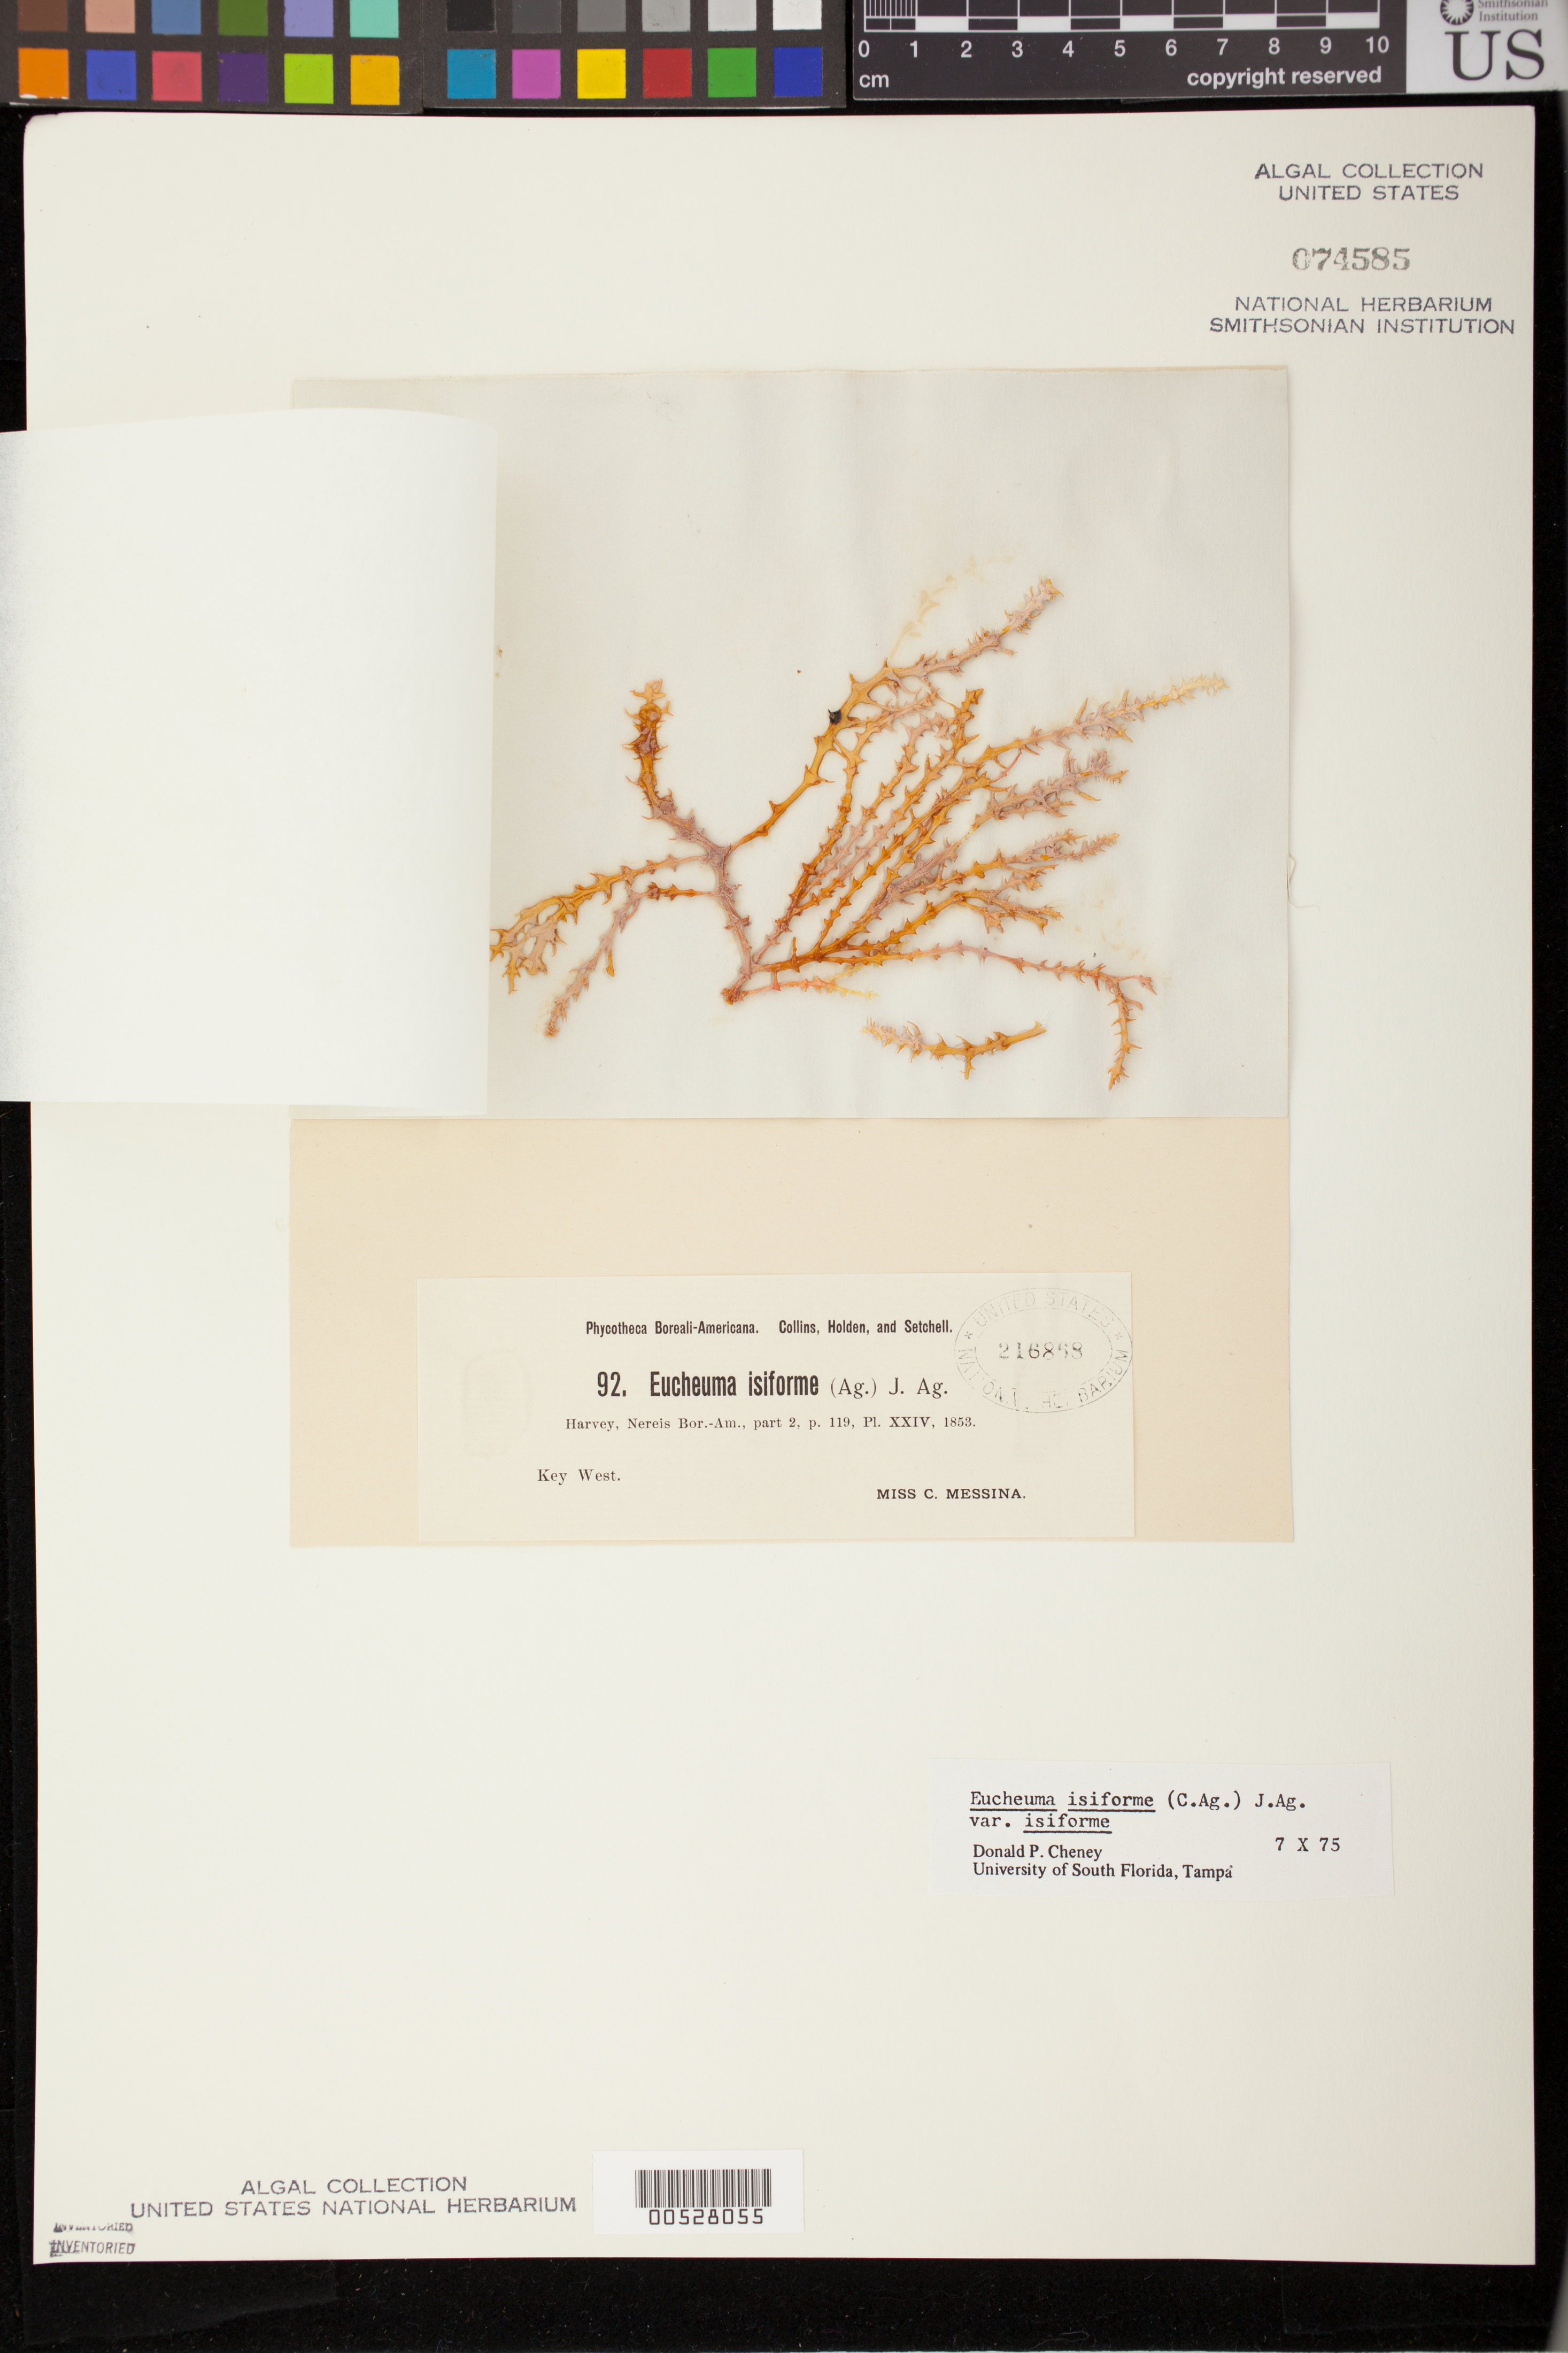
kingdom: Plantae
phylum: Rhodophyta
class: Florideophyceae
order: Gigartinales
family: Solieriaceae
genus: Eucheumatopsis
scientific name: Eucheumatopsis isiformis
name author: (C. Agardh) M.L. Núñez-Resendiz et al.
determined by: Algae name updating Project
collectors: C. Messina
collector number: PB-A 92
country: United States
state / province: Florida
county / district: Monroe County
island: Key West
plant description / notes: Collins, Holden & Setchell, Phycotheca Boreali-Americana, as Eucheuma isiforme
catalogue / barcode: US 74585